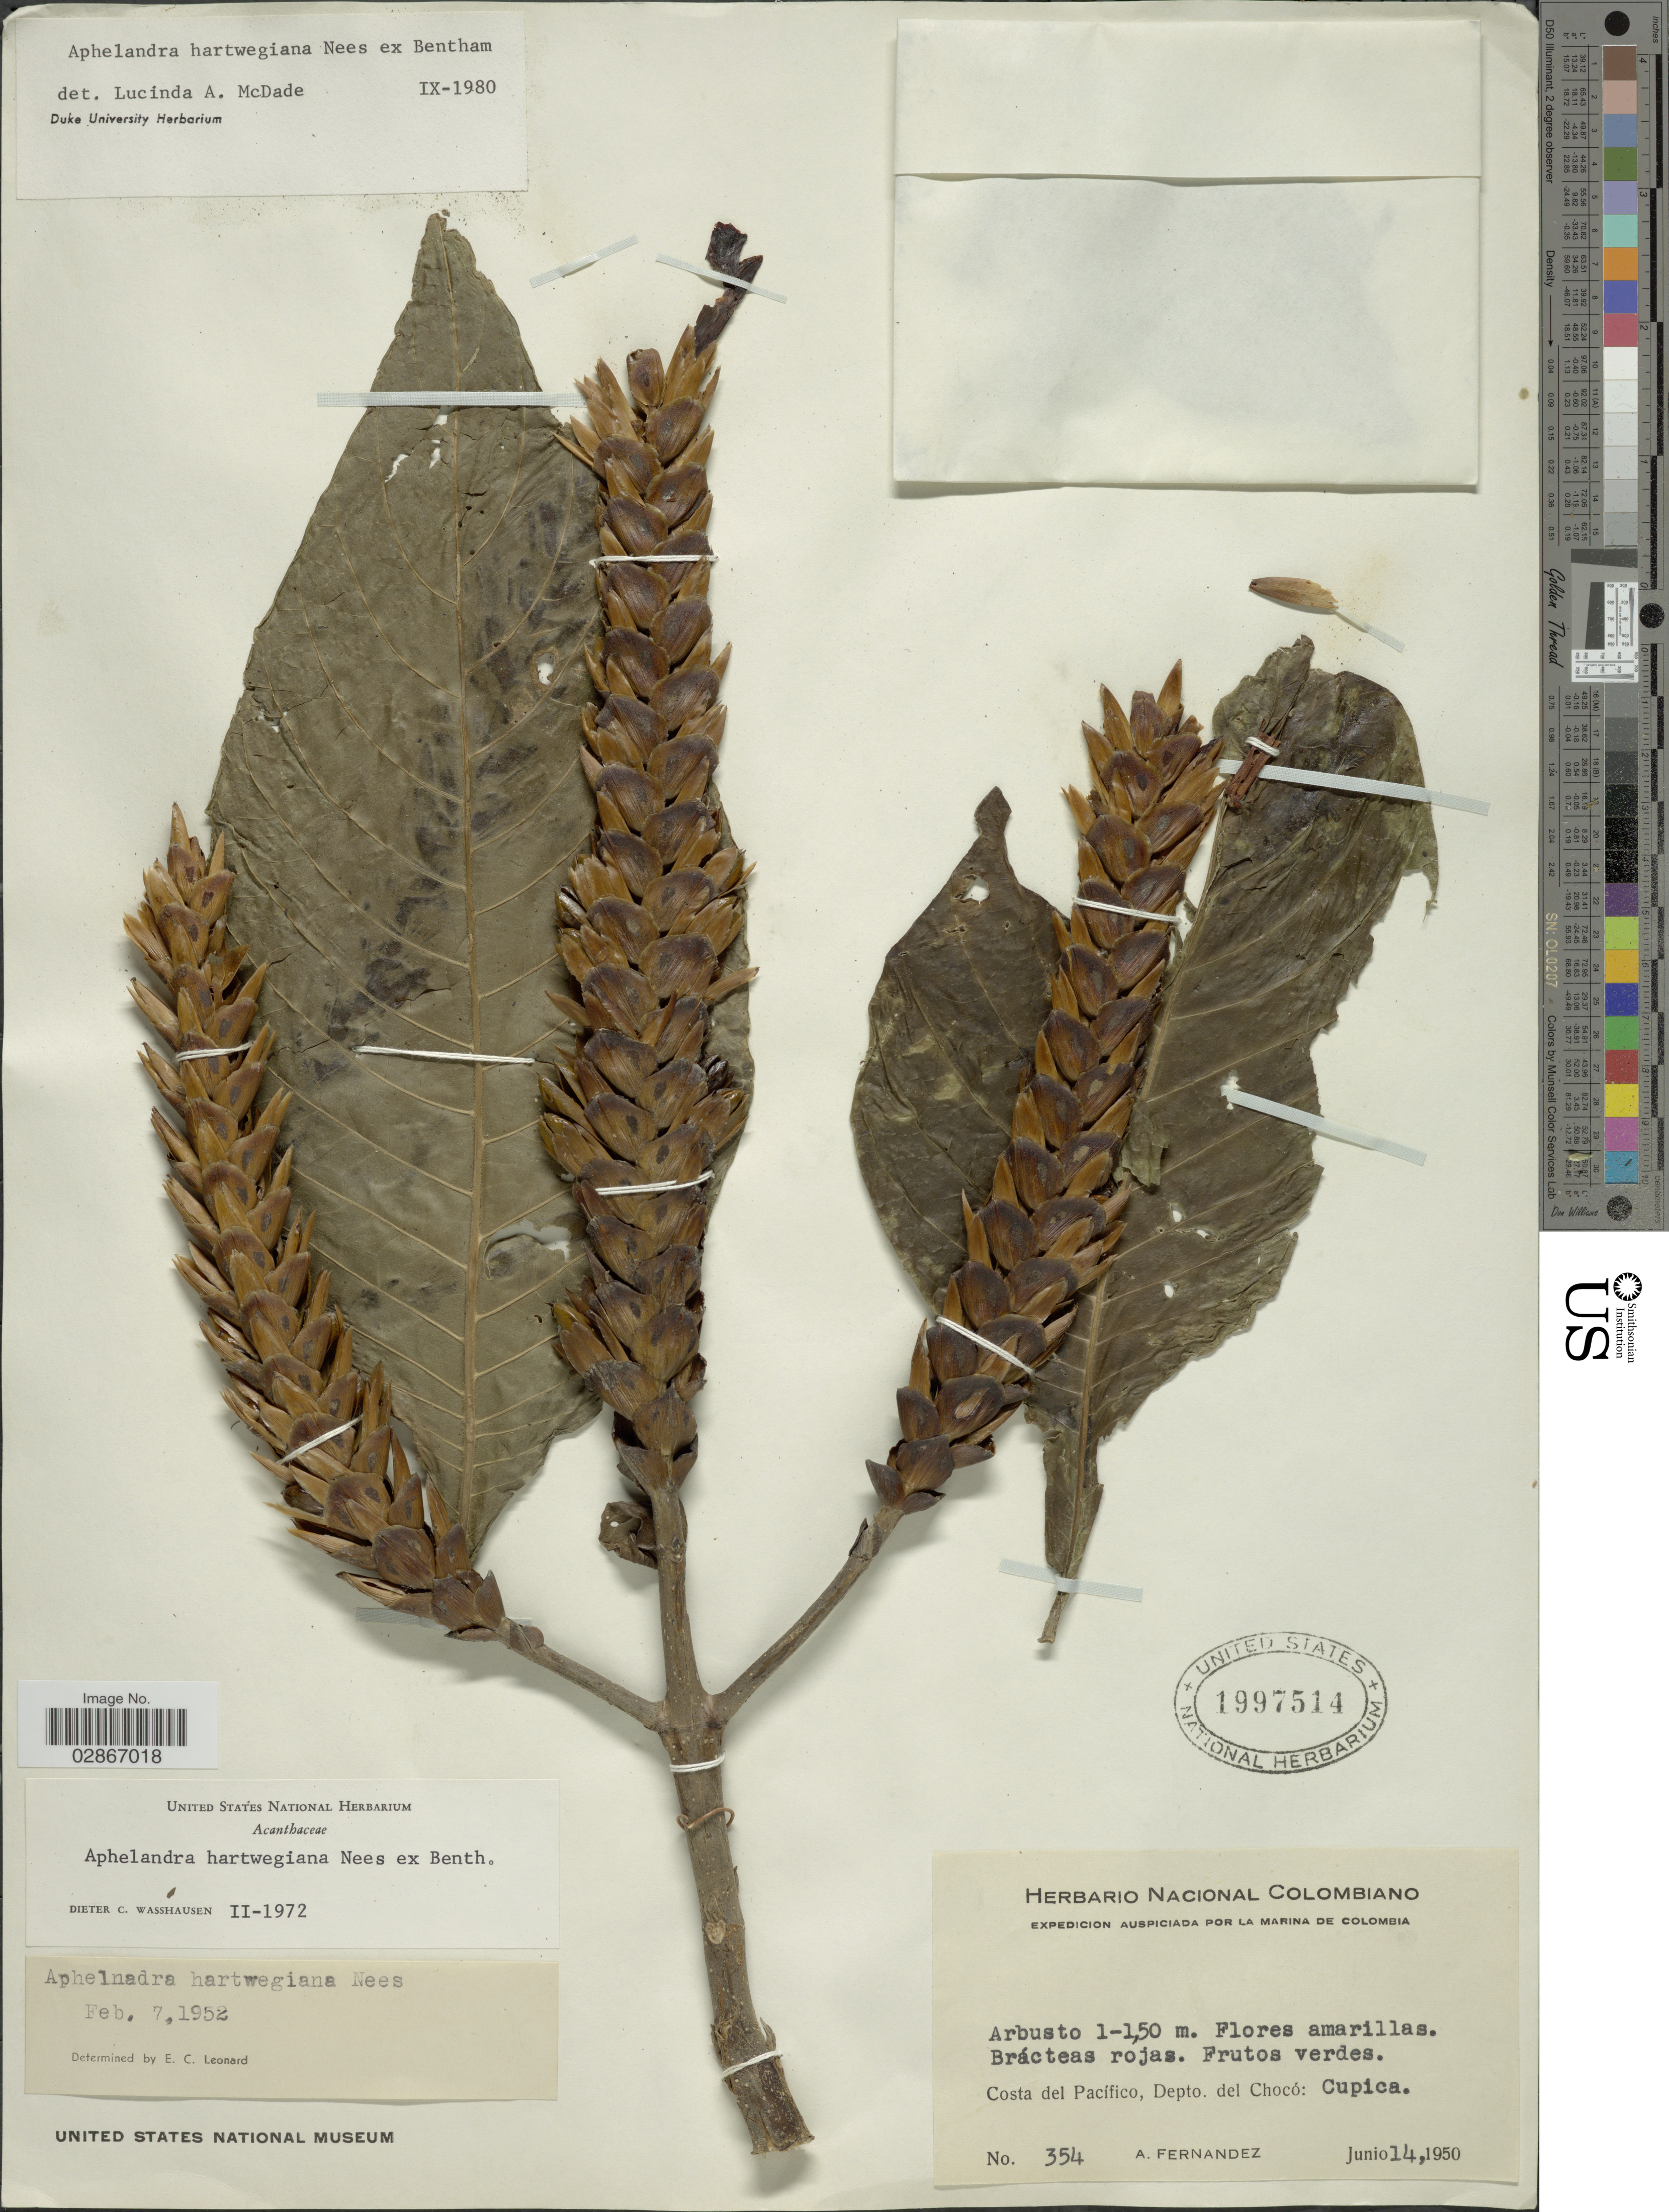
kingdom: Plantae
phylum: Tracheophyta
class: Magnoliopsida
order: Lamiales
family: Acanthaceae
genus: Aphelandra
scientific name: Aphelandra hartwegiana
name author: Nees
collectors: Á. Fernández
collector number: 354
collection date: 1950-06-14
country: Colombia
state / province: Chocó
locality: Costa del Pacifico, Depto. del Chocó: Cupica.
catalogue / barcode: US 1997514